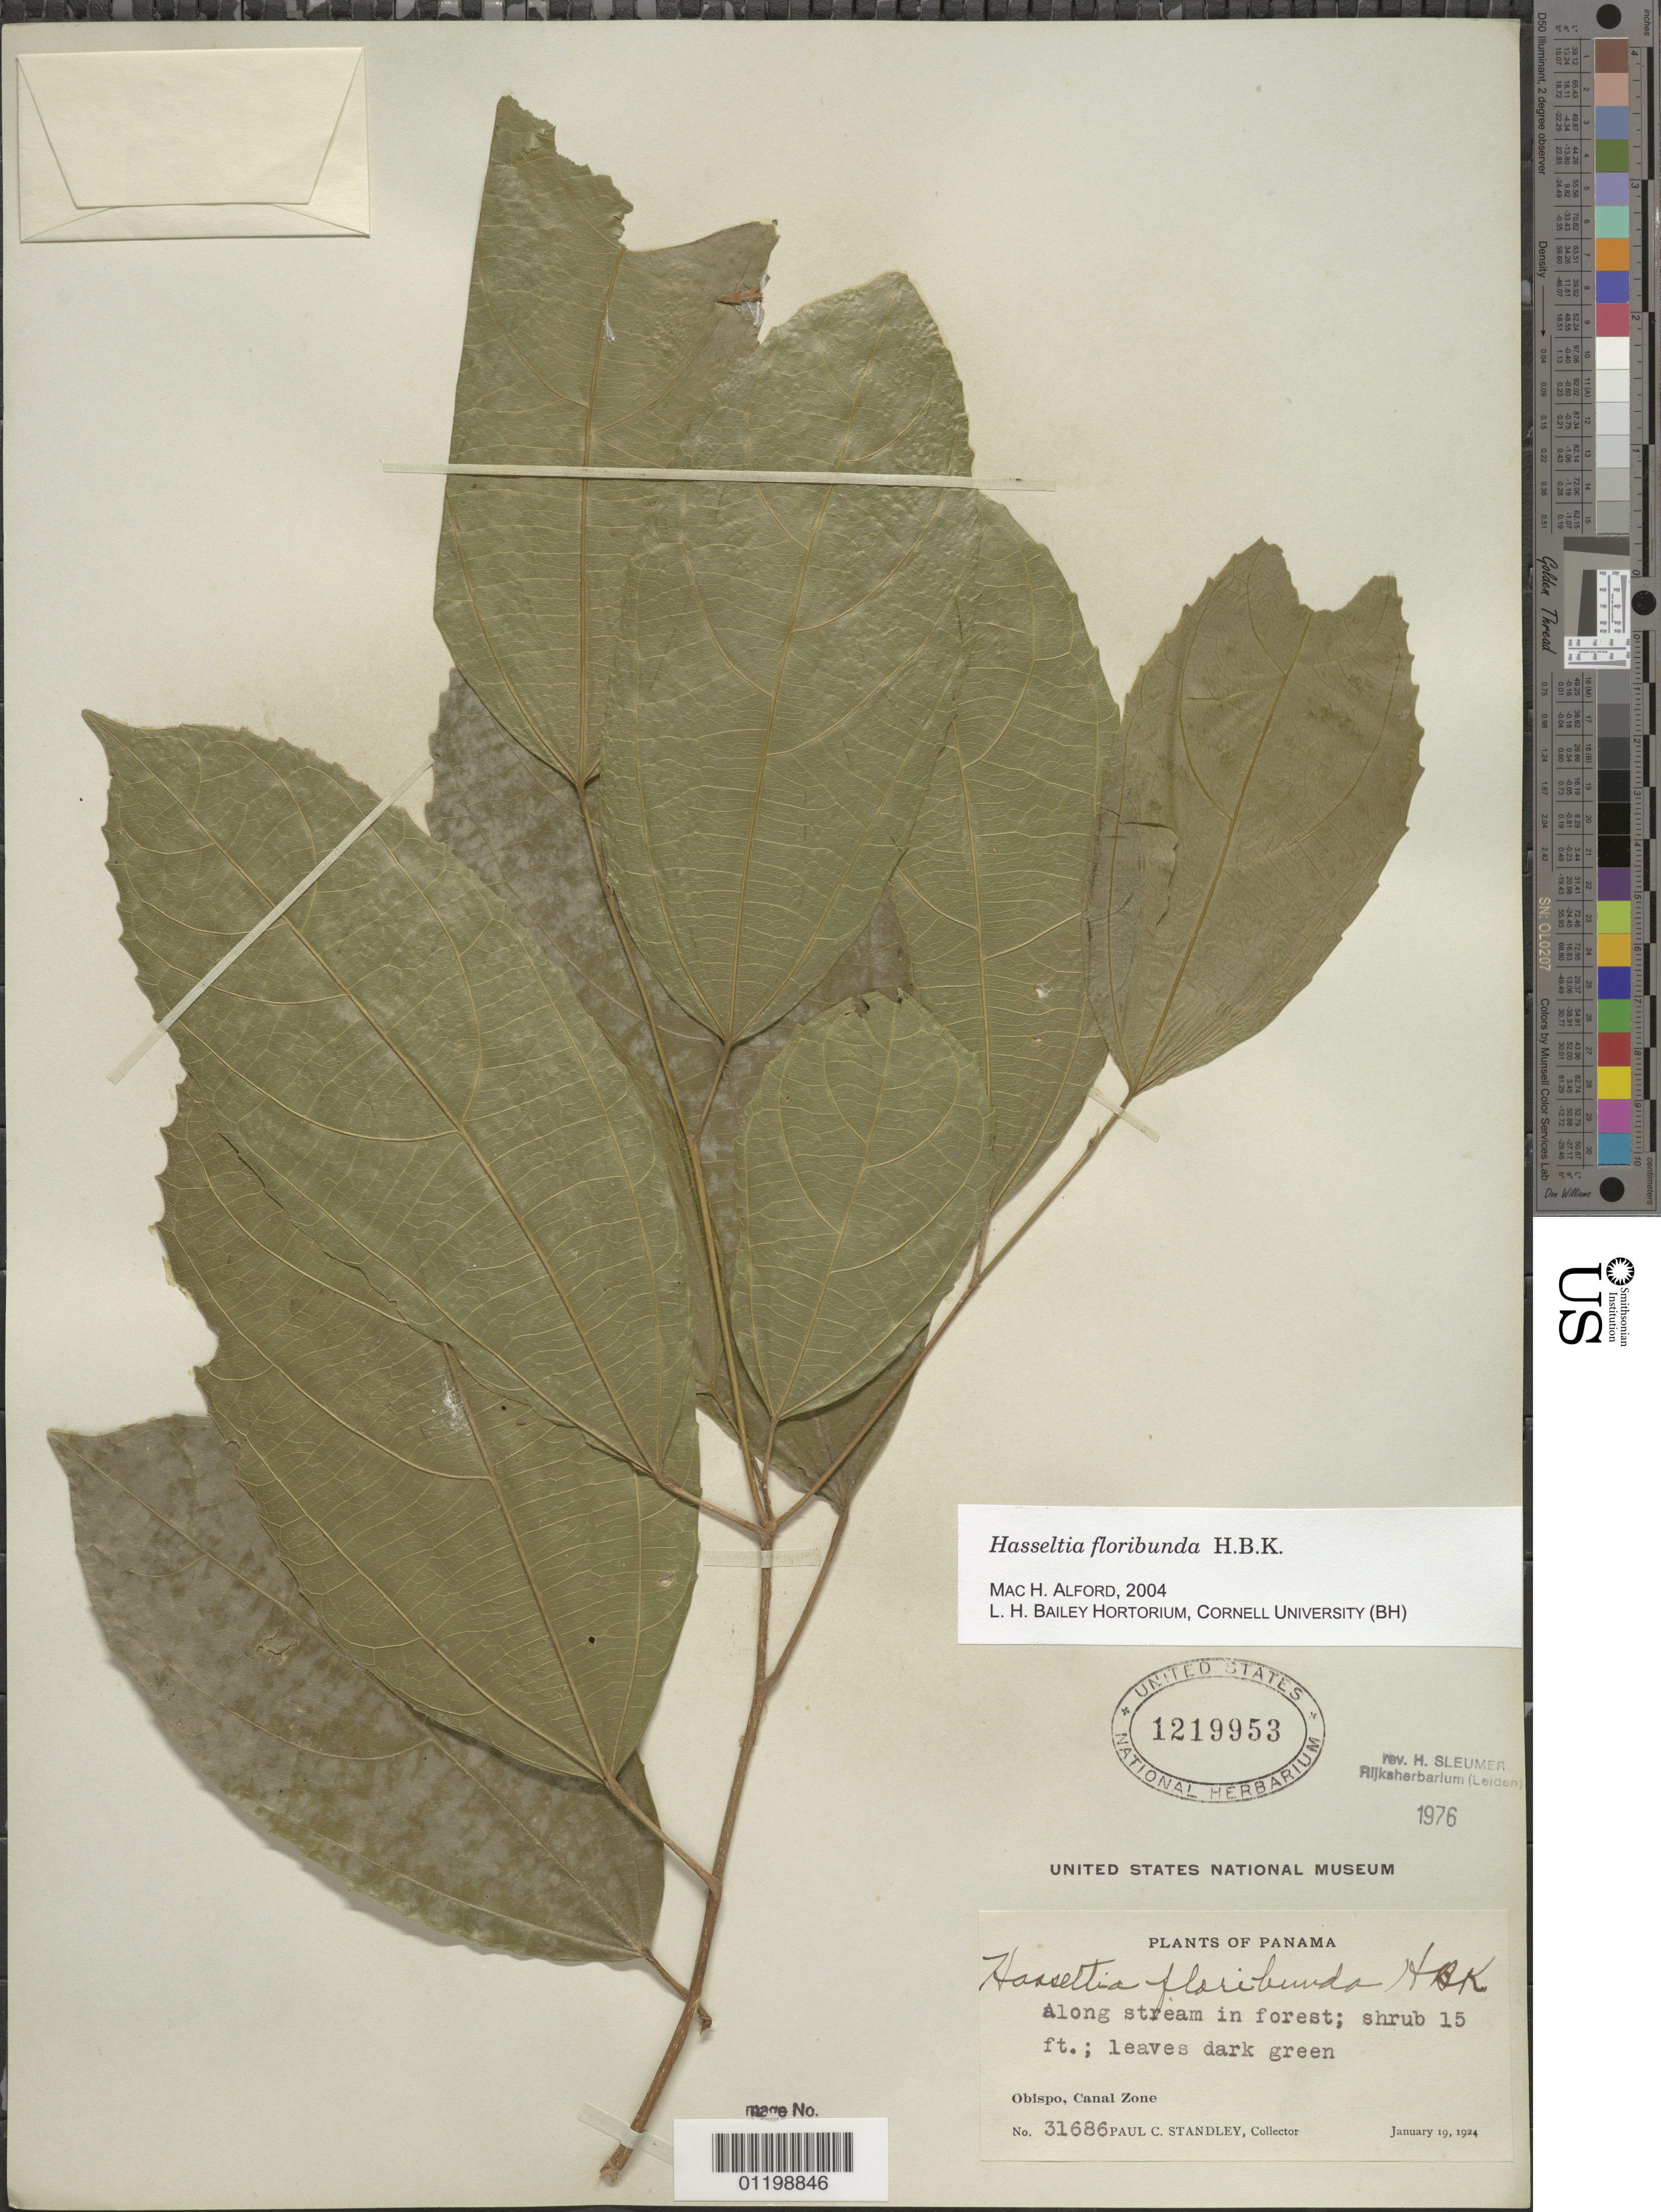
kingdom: Plantae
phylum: Tracheophyta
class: Magnoliopsida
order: Malpighiales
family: Salicaceae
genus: Hasseltia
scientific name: Hasseltia floribunda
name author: Kunth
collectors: P. C. Standley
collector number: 31686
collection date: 1924-01-19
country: Panama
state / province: Colón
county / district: Canal Zone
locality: Obispo.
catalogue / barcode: US 1219953